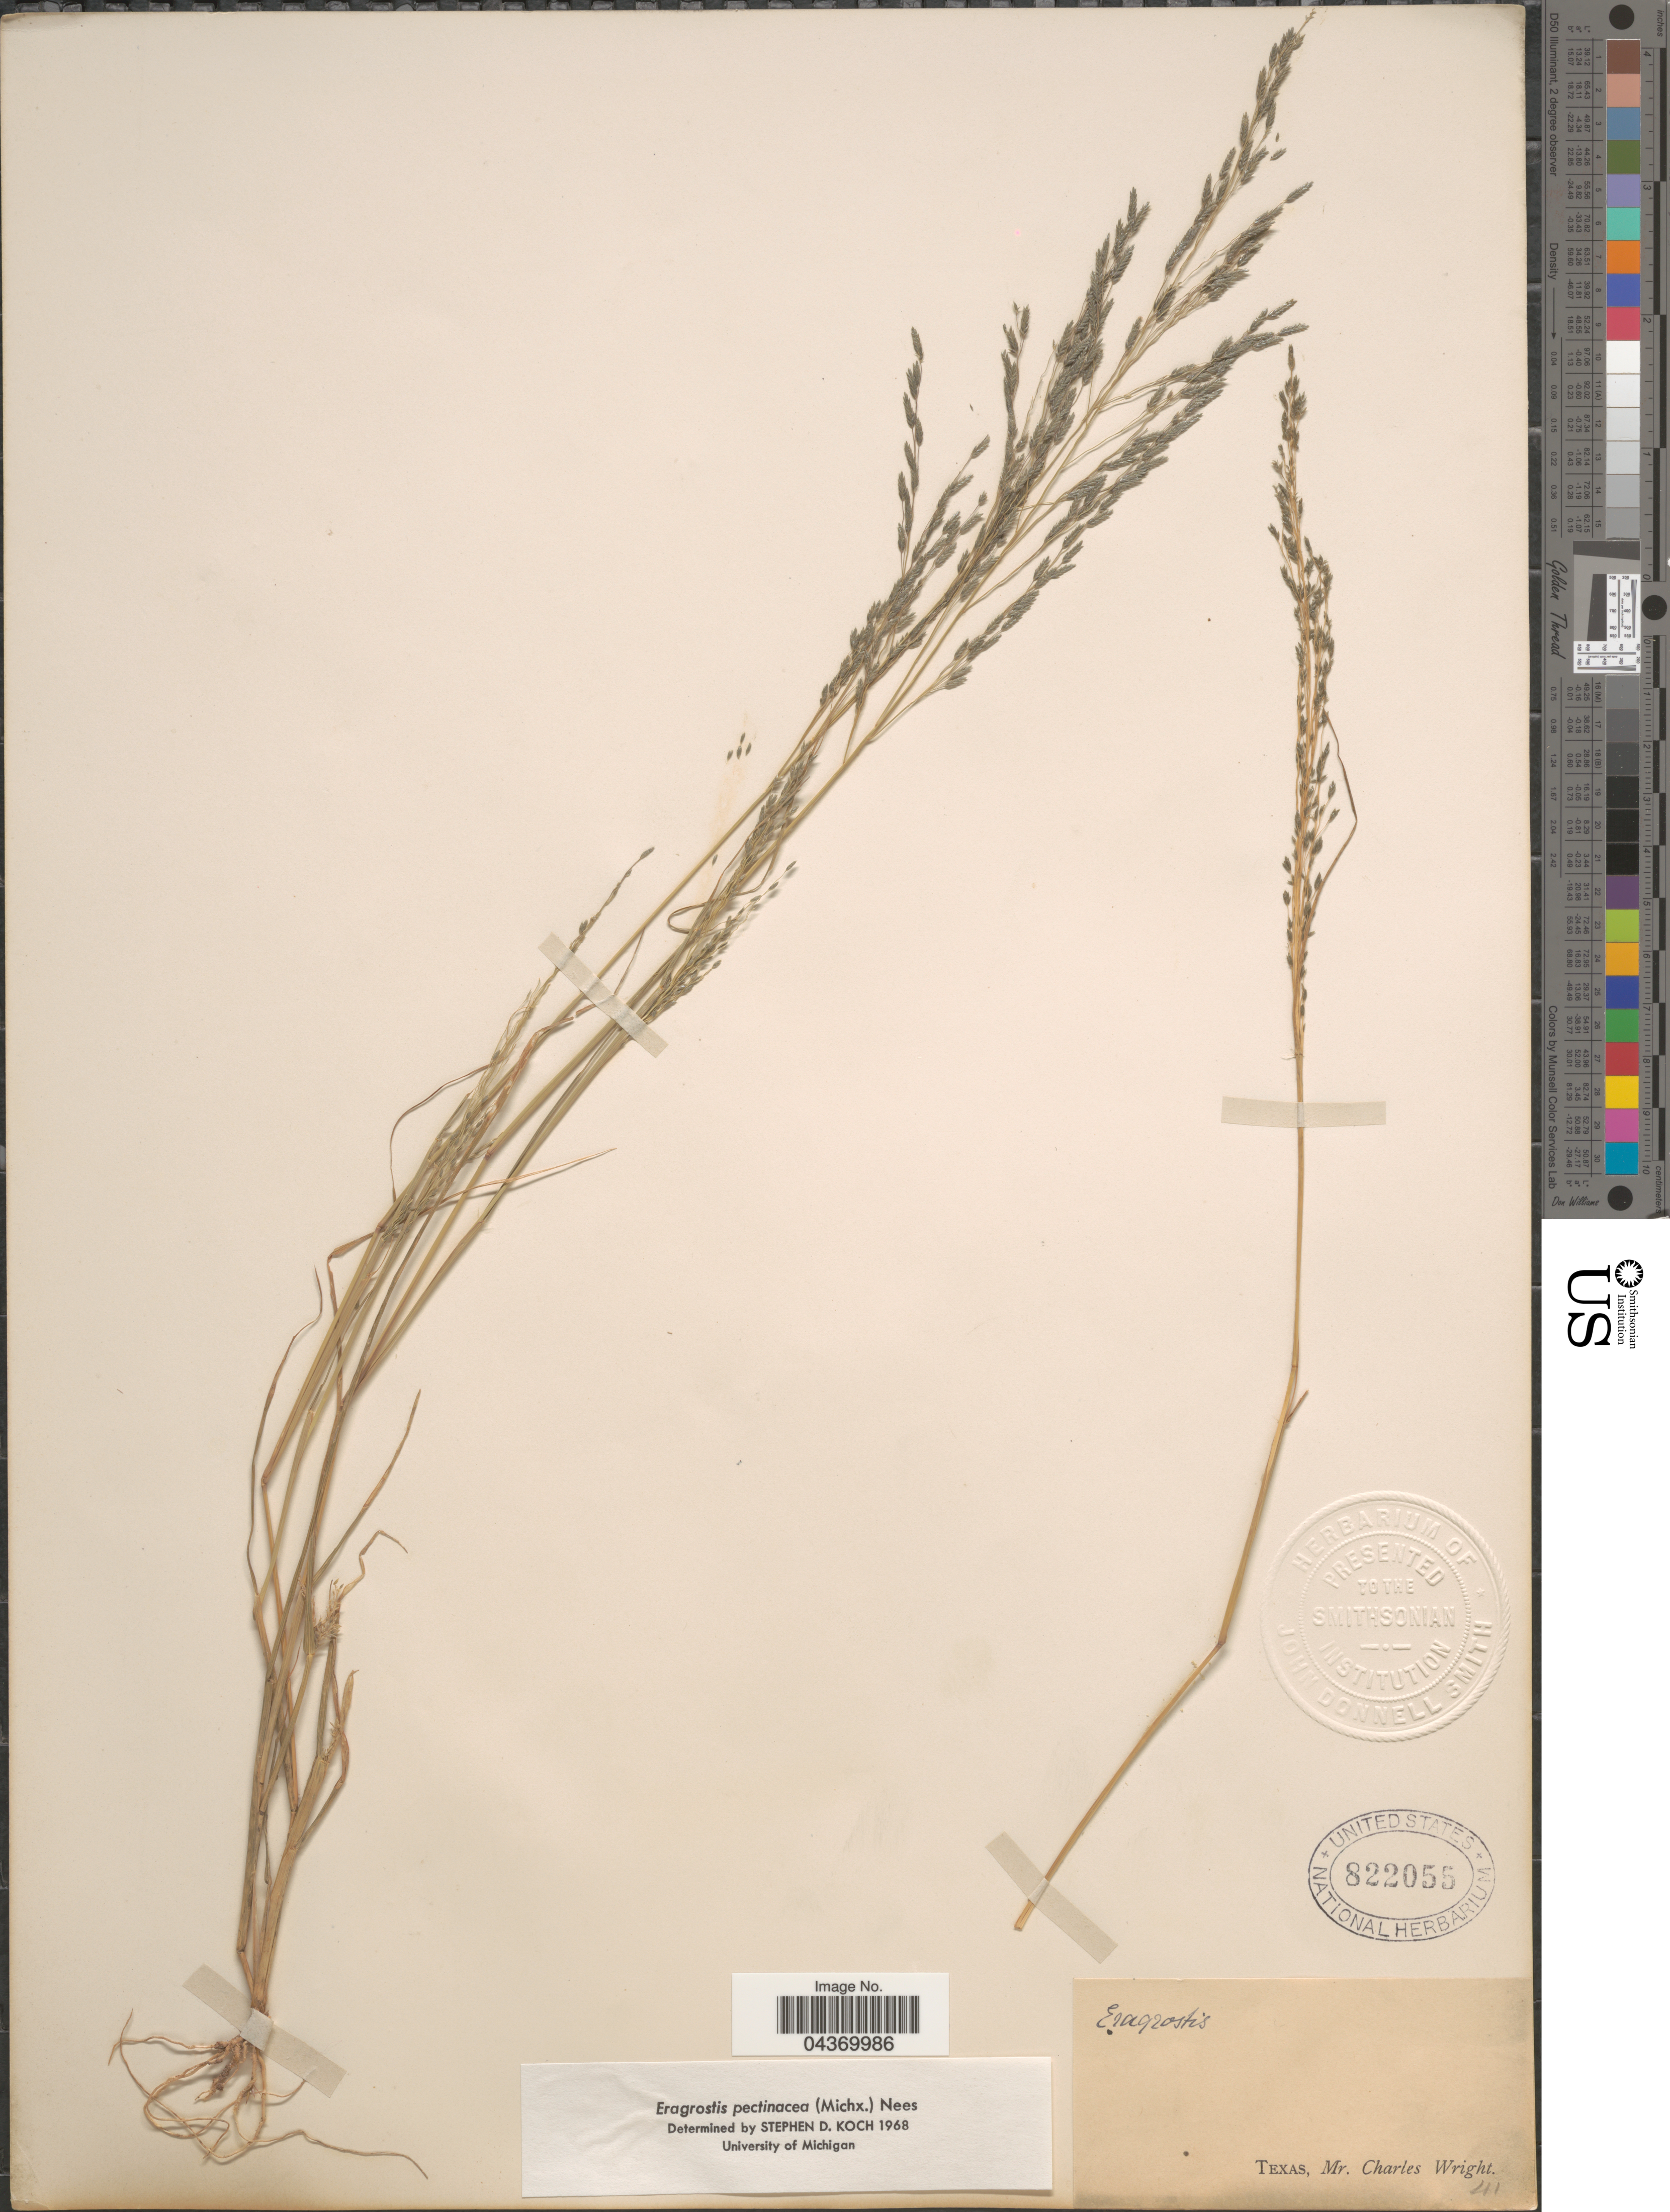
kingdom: Plantae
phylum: Tracheophyta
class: Liliopsida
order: Poales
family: Poaceae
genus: Eragrostis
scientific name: Eragrostis pectinacea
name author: (Michx.) Nees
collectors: C. Wright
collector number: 41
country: United States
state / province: Texas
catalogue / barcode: US 822055